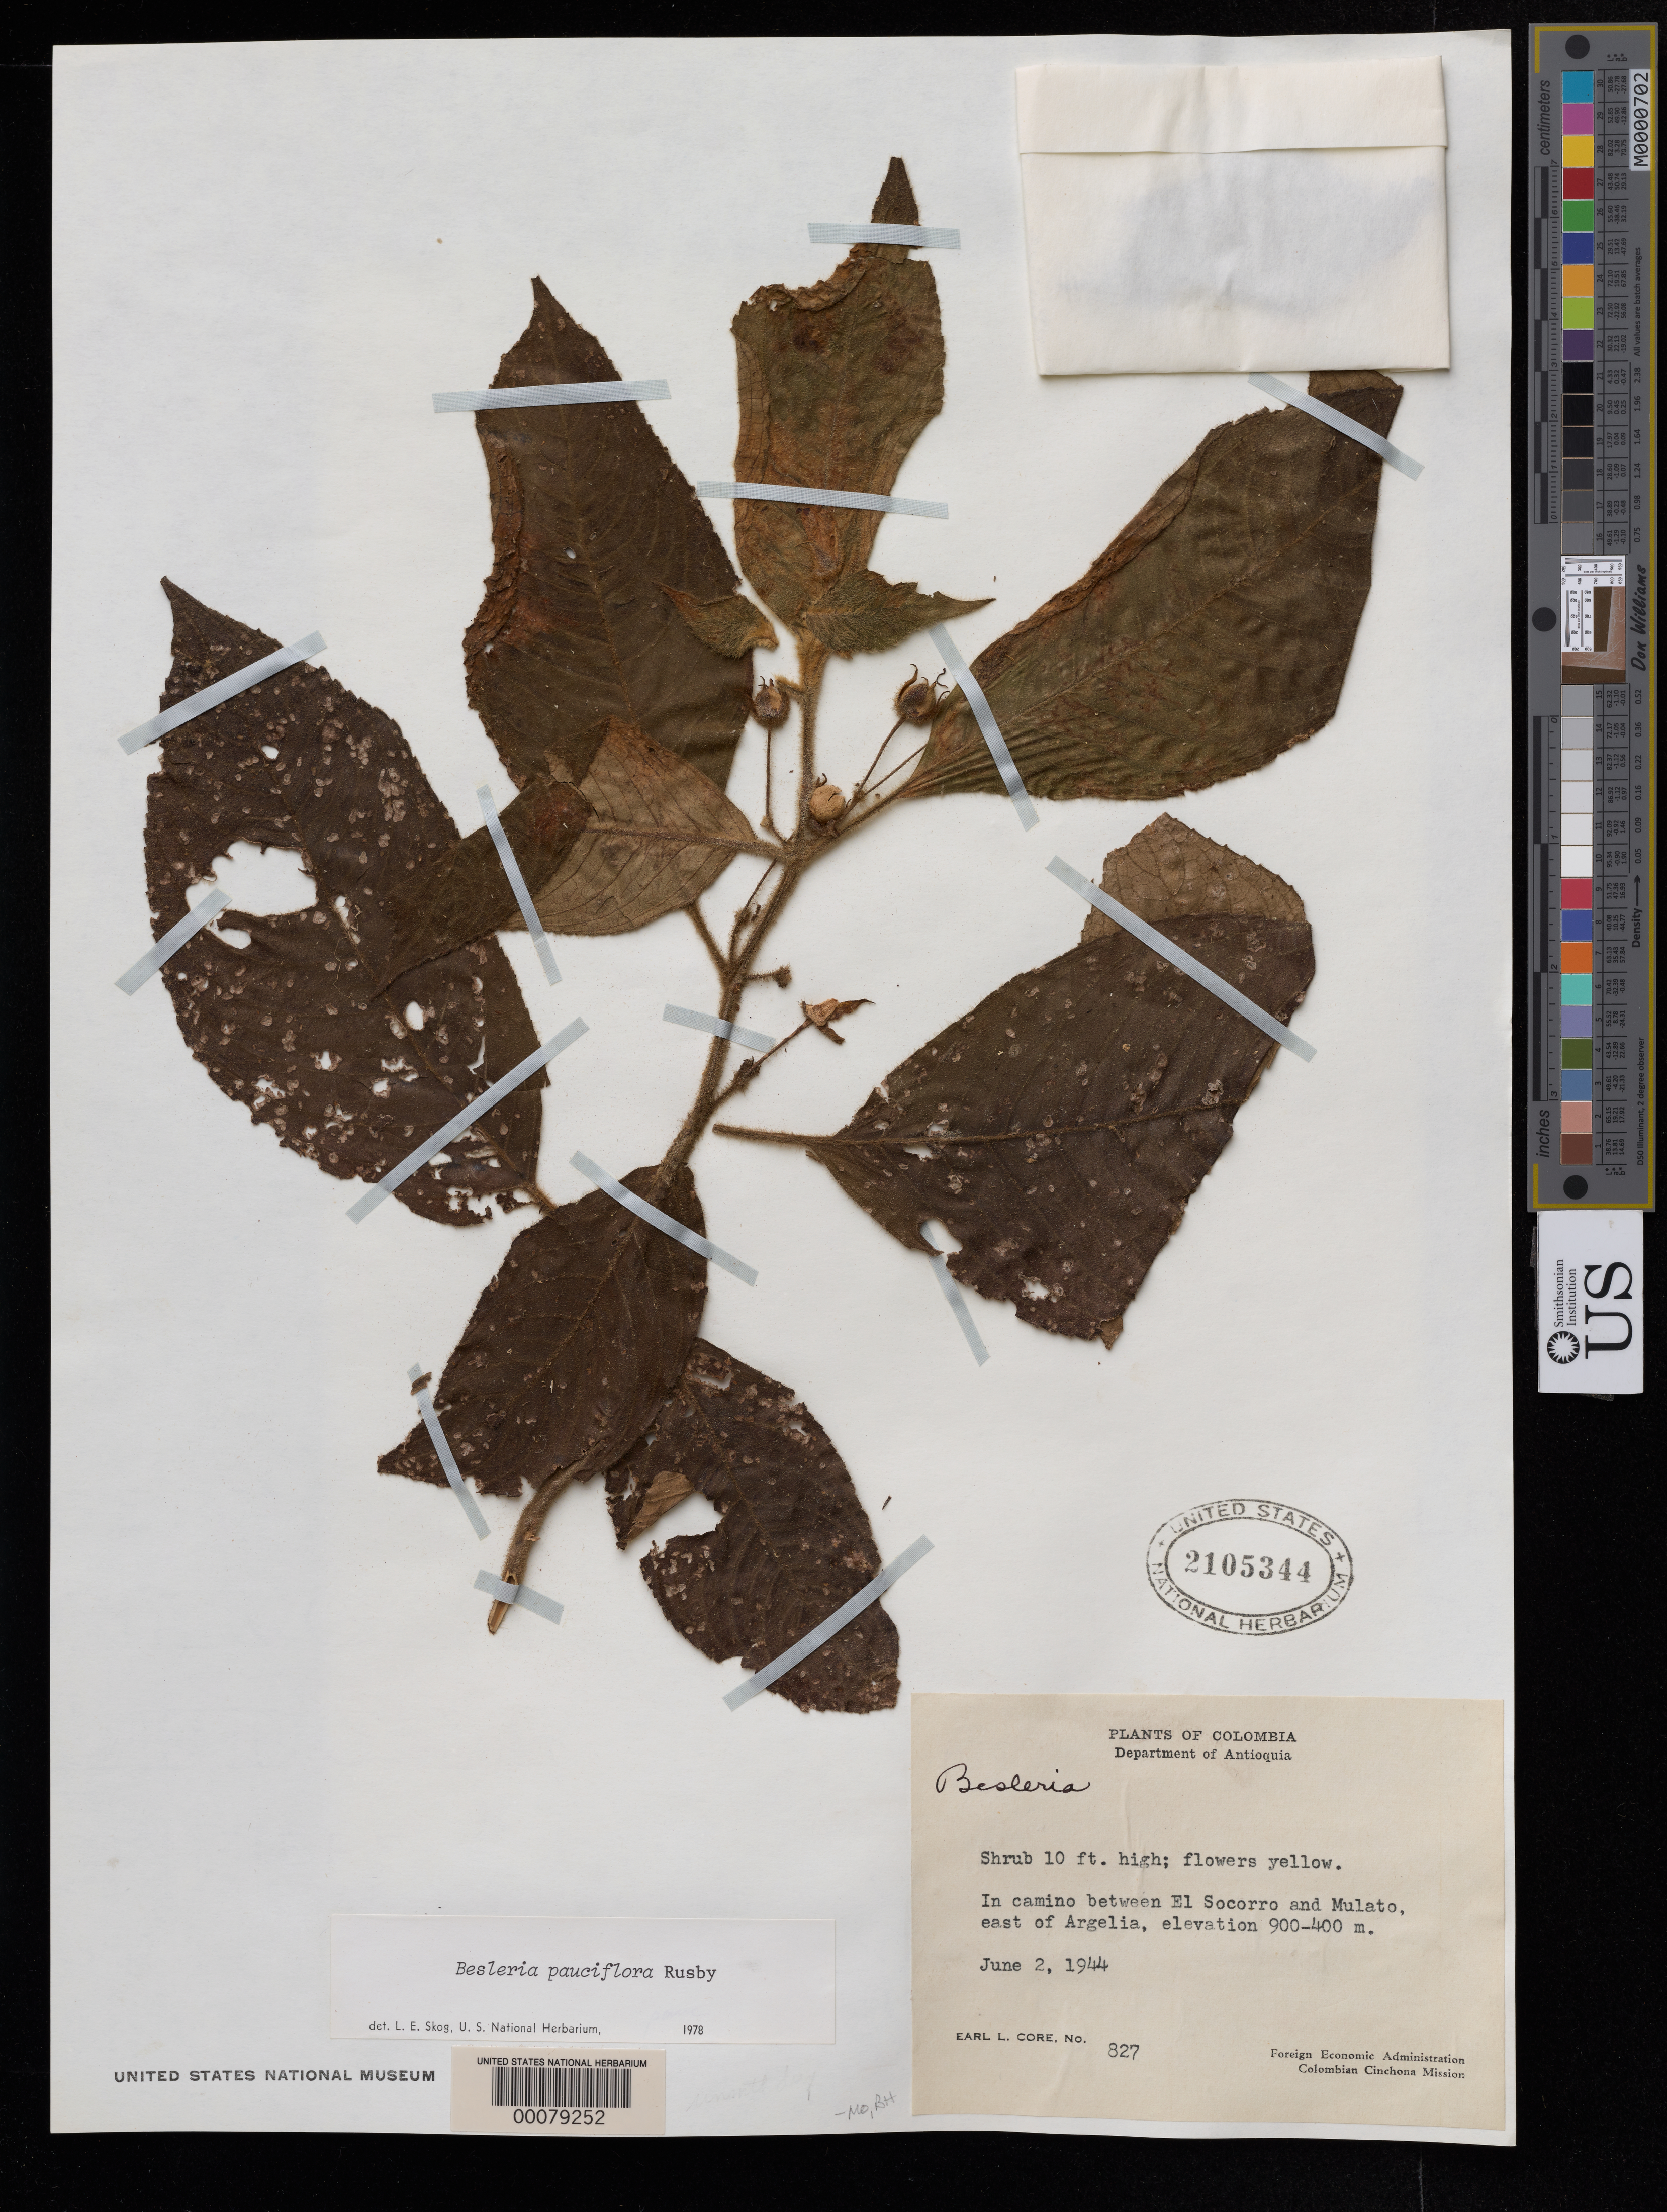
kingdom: Plantae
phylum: Tracheophyta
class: Magnoliopsida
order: Lamiales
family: Gesneriaceae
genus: Besleria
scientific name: Besleria pauciflora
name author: Rusby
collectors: E. L. Core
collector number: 827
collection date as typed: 02 Jun 1944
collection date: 1944-06-02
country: Colombia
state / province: Antioquia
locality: In camino between El Socorro and Mulato, E of Argelia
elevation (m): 400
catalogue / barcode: US 2105344